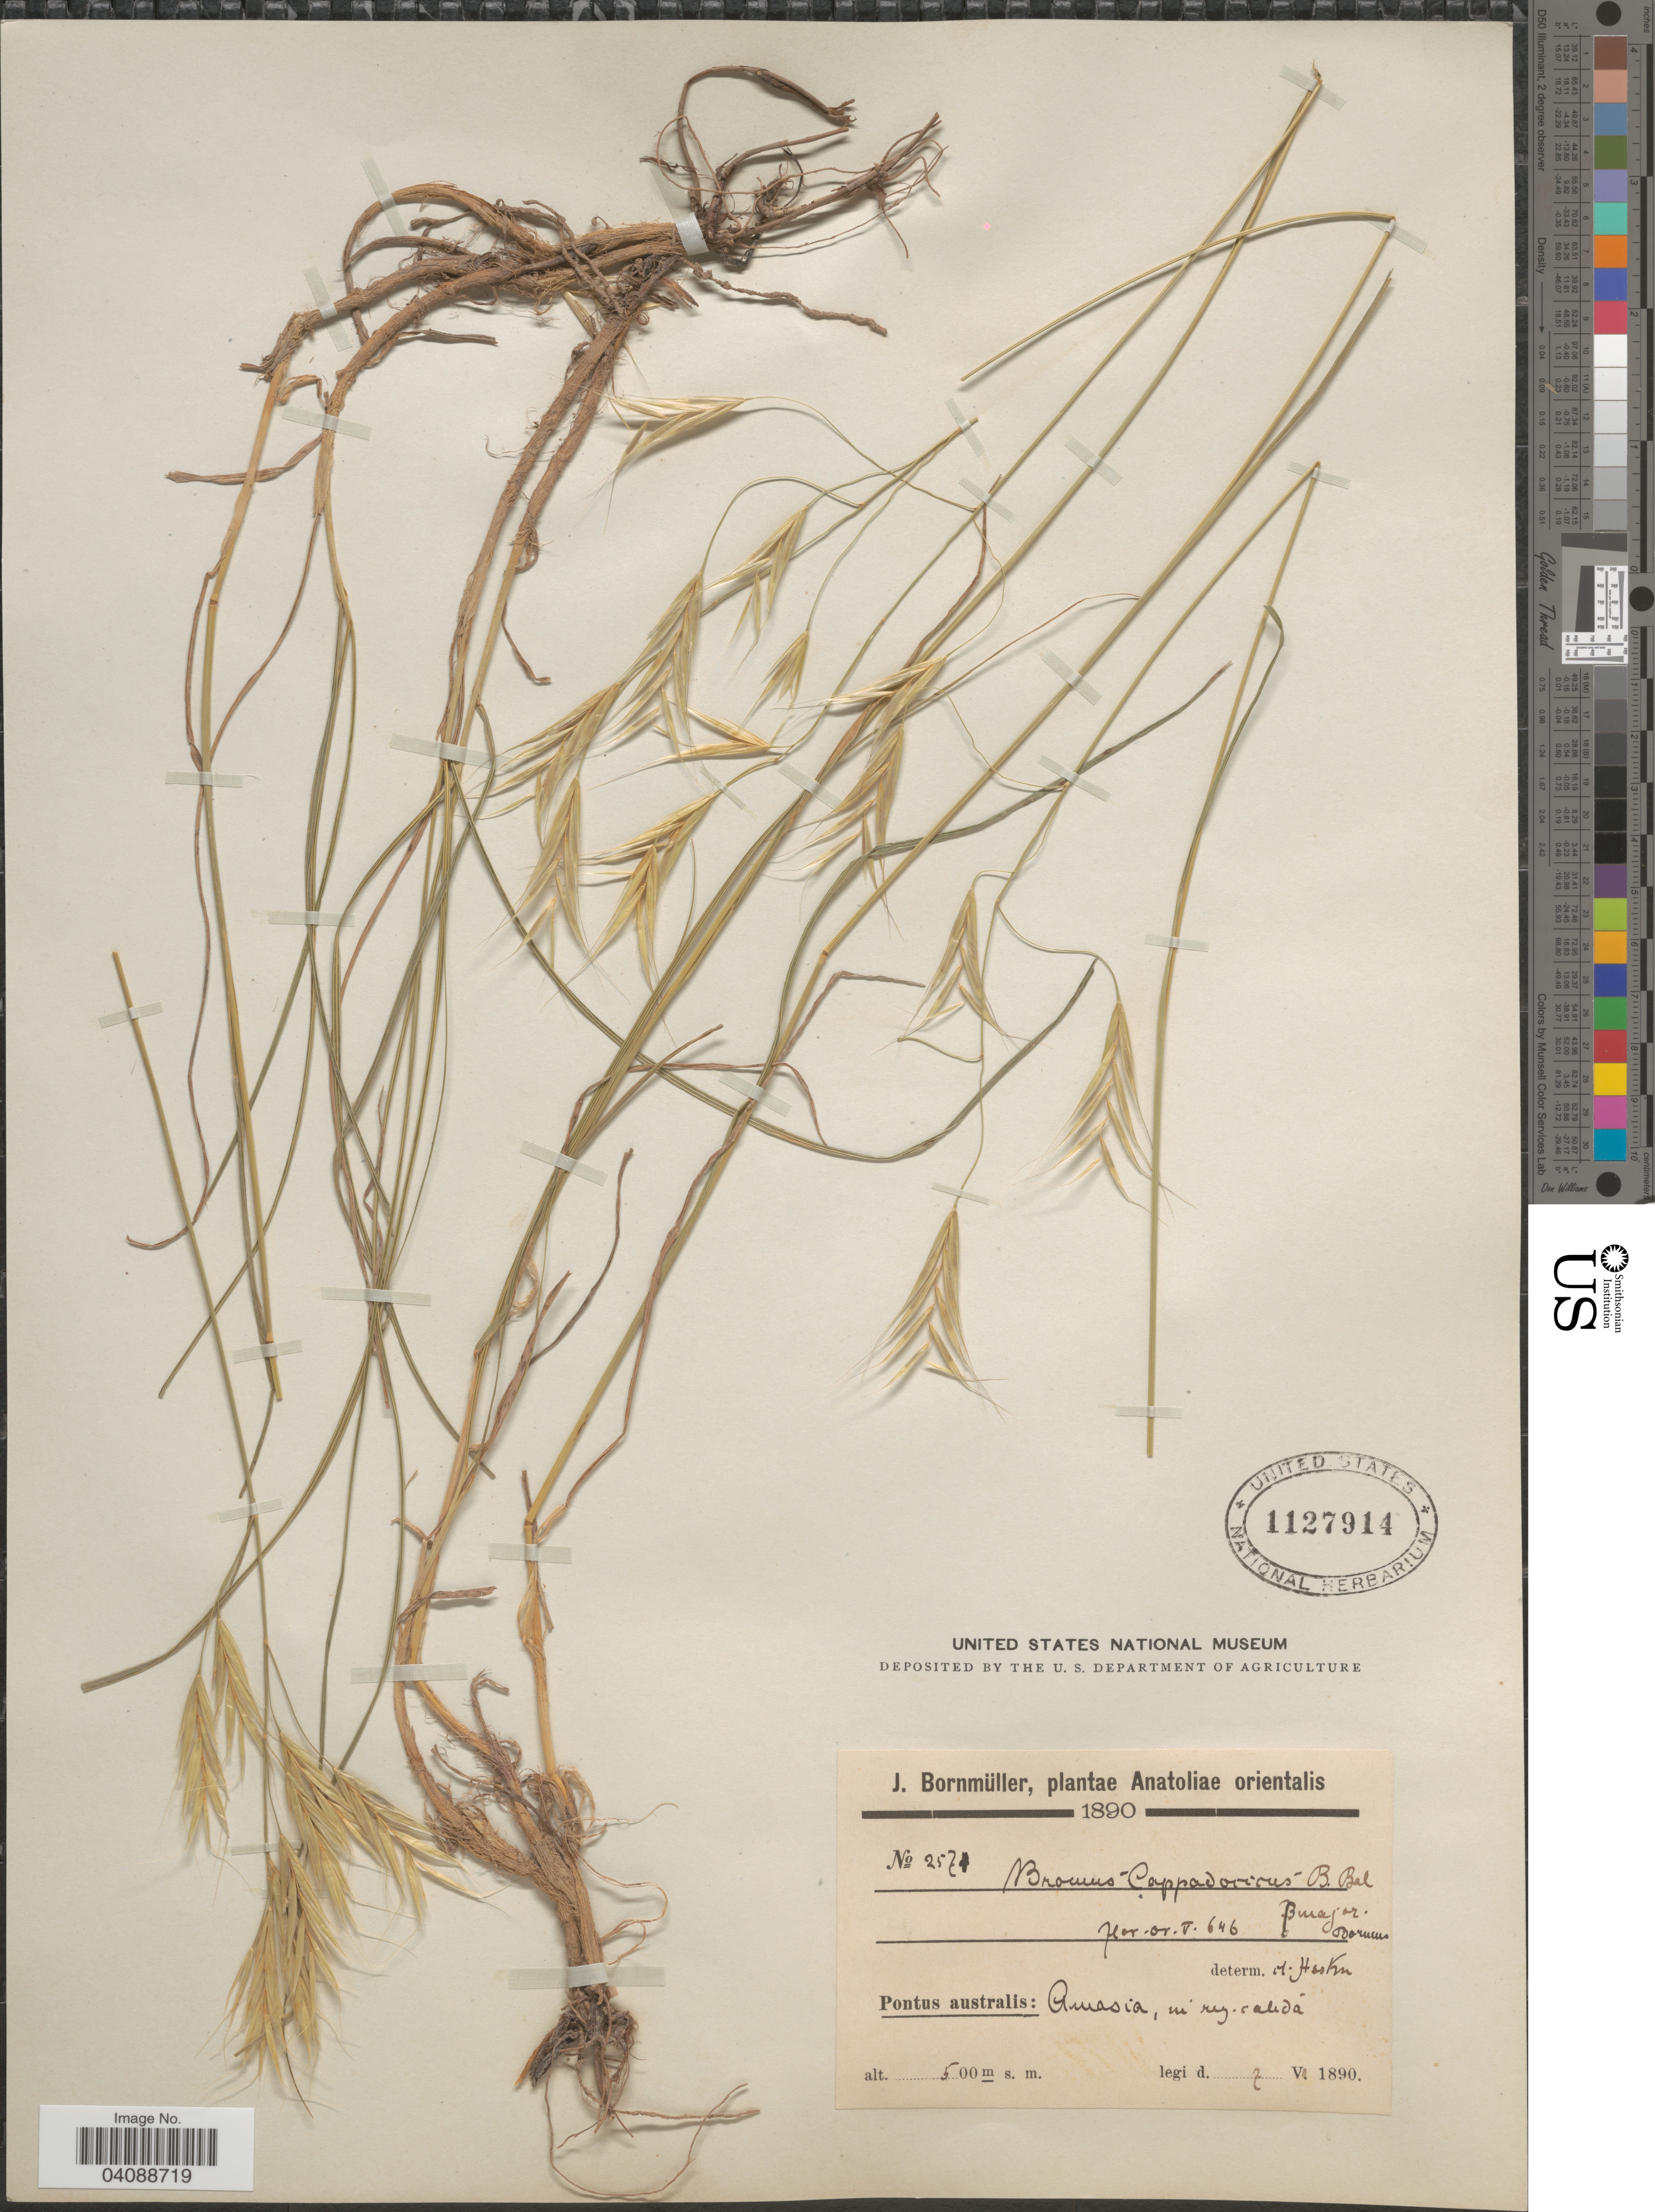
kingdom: Plantae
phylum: Tracheophyta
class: Liliopsida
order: Poales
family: Poaceae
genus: Bromus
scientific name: Bromus cappadocicus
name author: Boiss. & Balansa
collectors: J. Bornmüller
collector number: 2571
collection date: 1890-06-07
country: Turkey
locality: Anatoliae orientalis. Pontus australis: Amasia, in reg, calida.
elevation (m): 500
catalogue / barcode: US 1127914